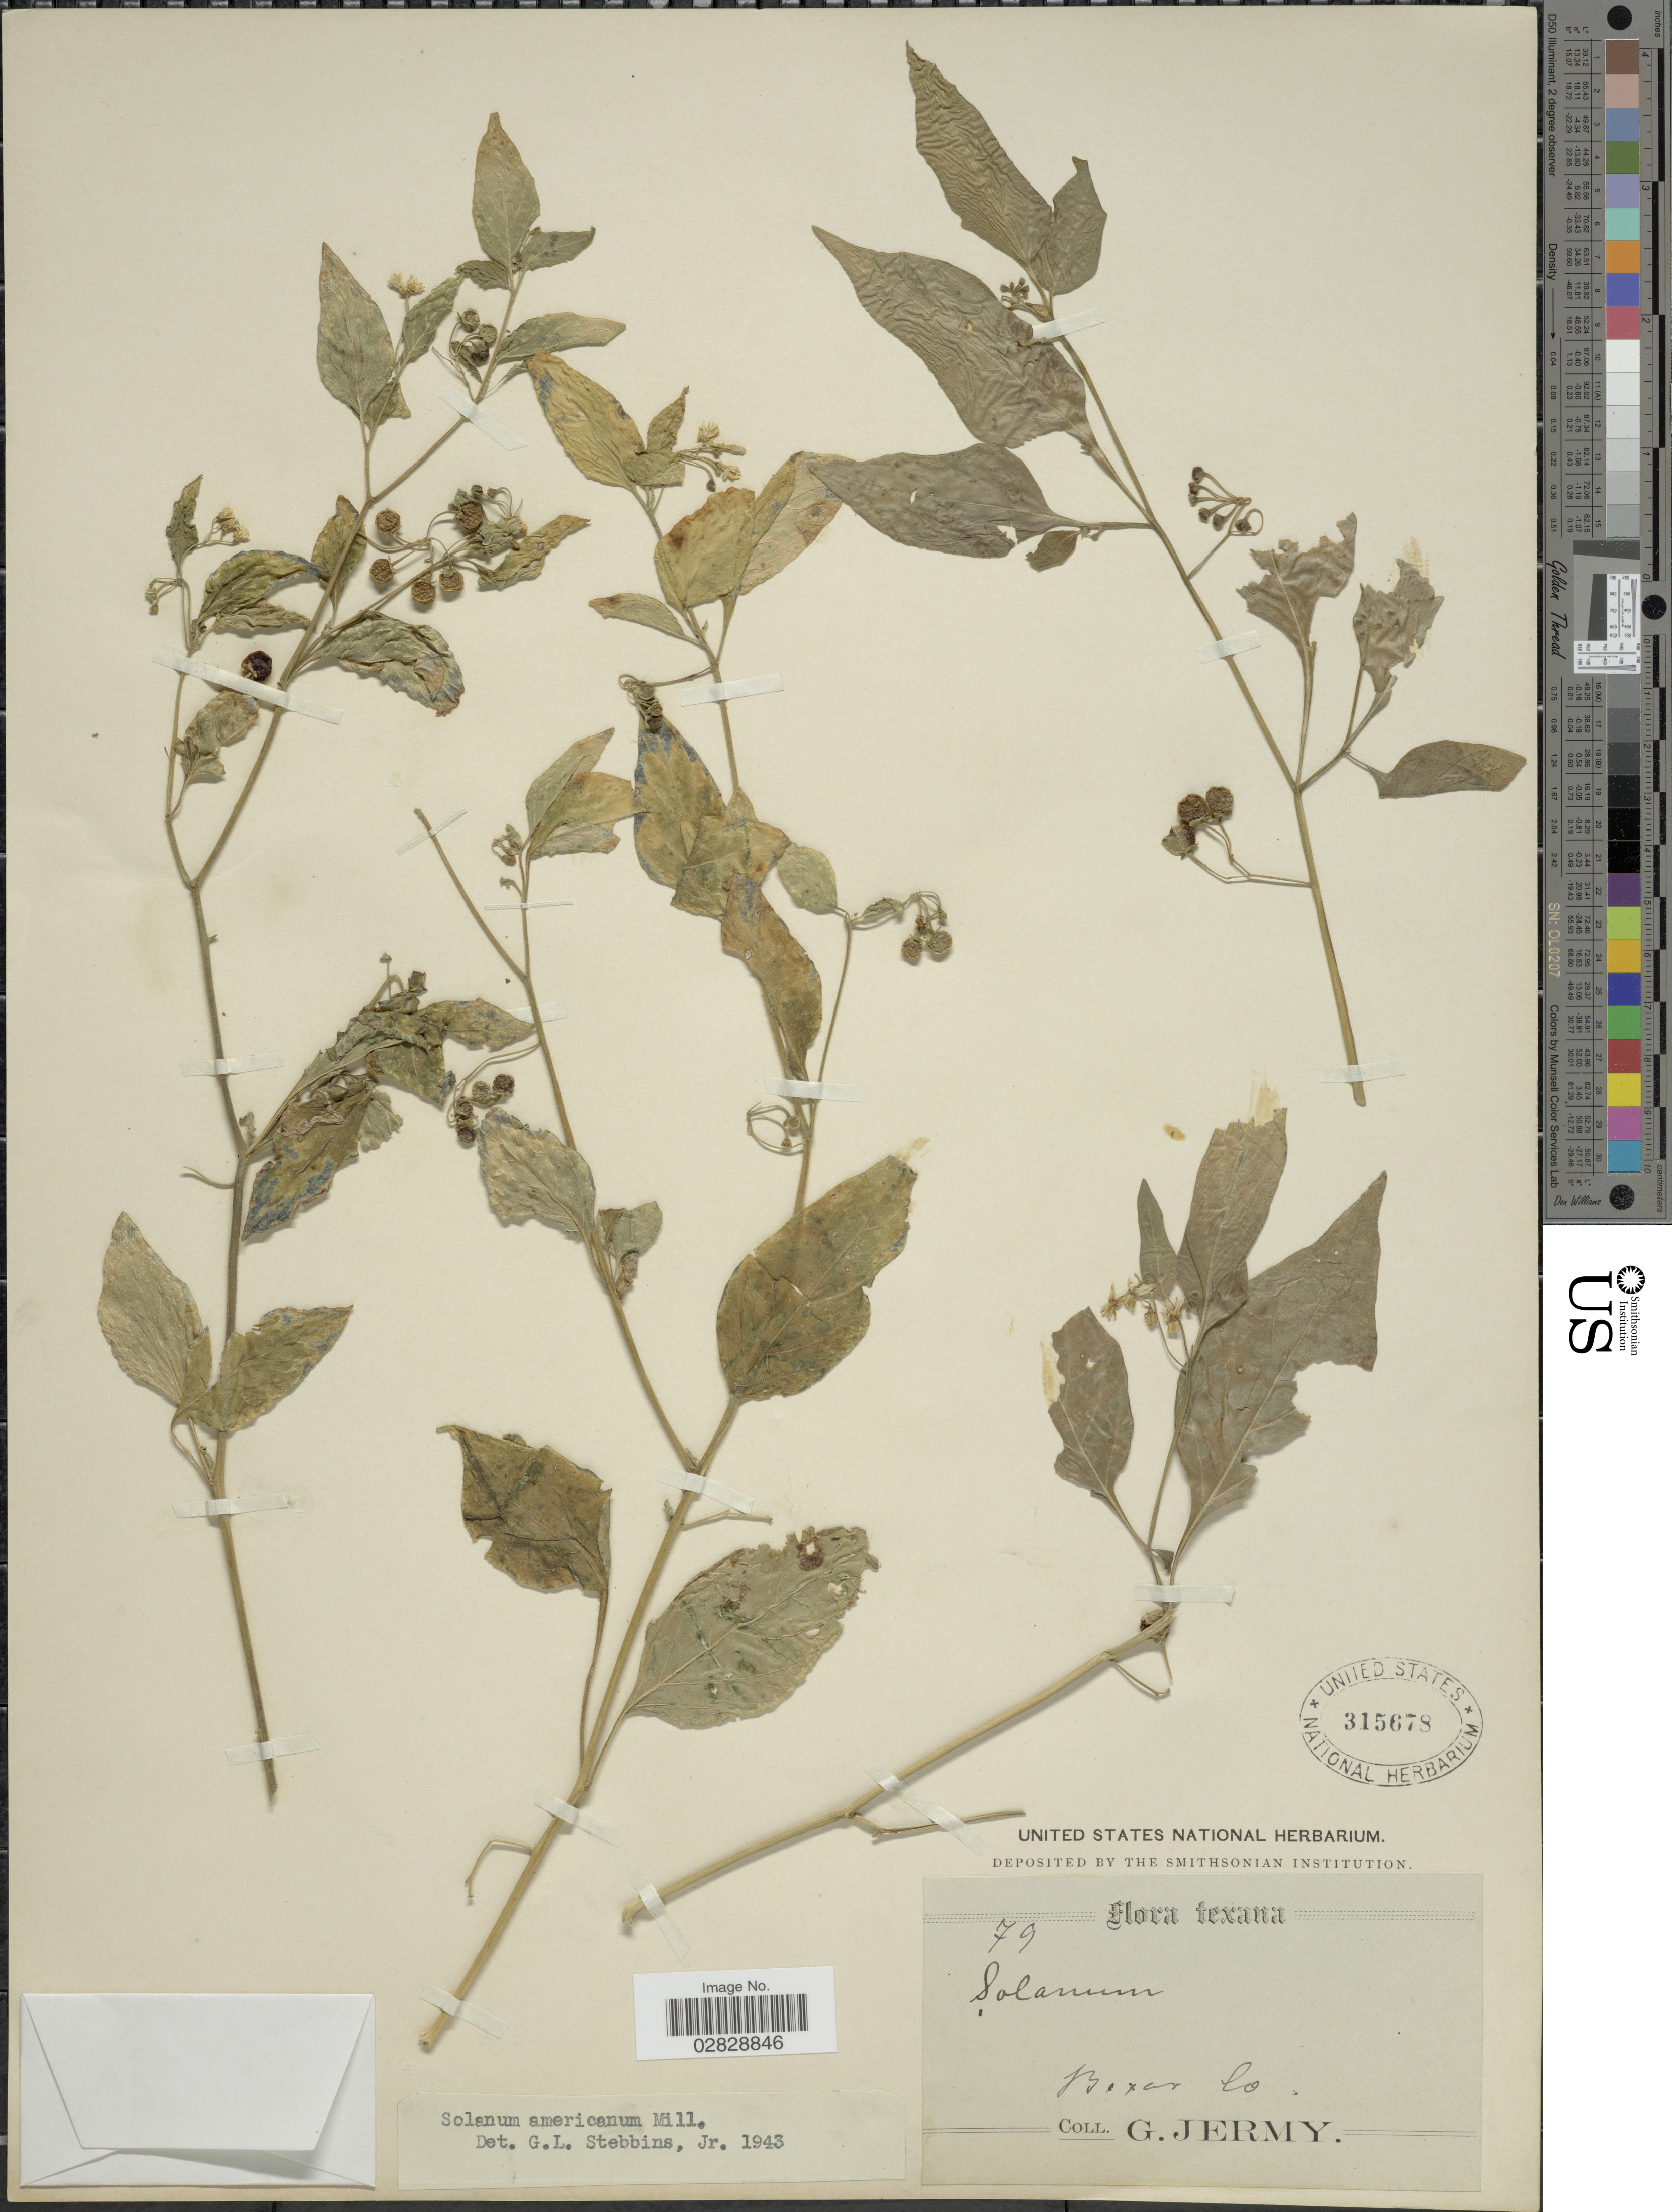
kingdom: Plantae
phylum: Tracheophyta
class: Magnoliopsida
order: Solanales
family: Solanaceae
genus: Solanum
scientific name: Solanum nigrescens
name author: M. Martens & Galeotti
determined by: Knapp, S. D.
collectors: G. Jermy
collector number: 79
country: United States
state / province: Texas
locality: Bexar Co.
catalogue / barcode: US 315678